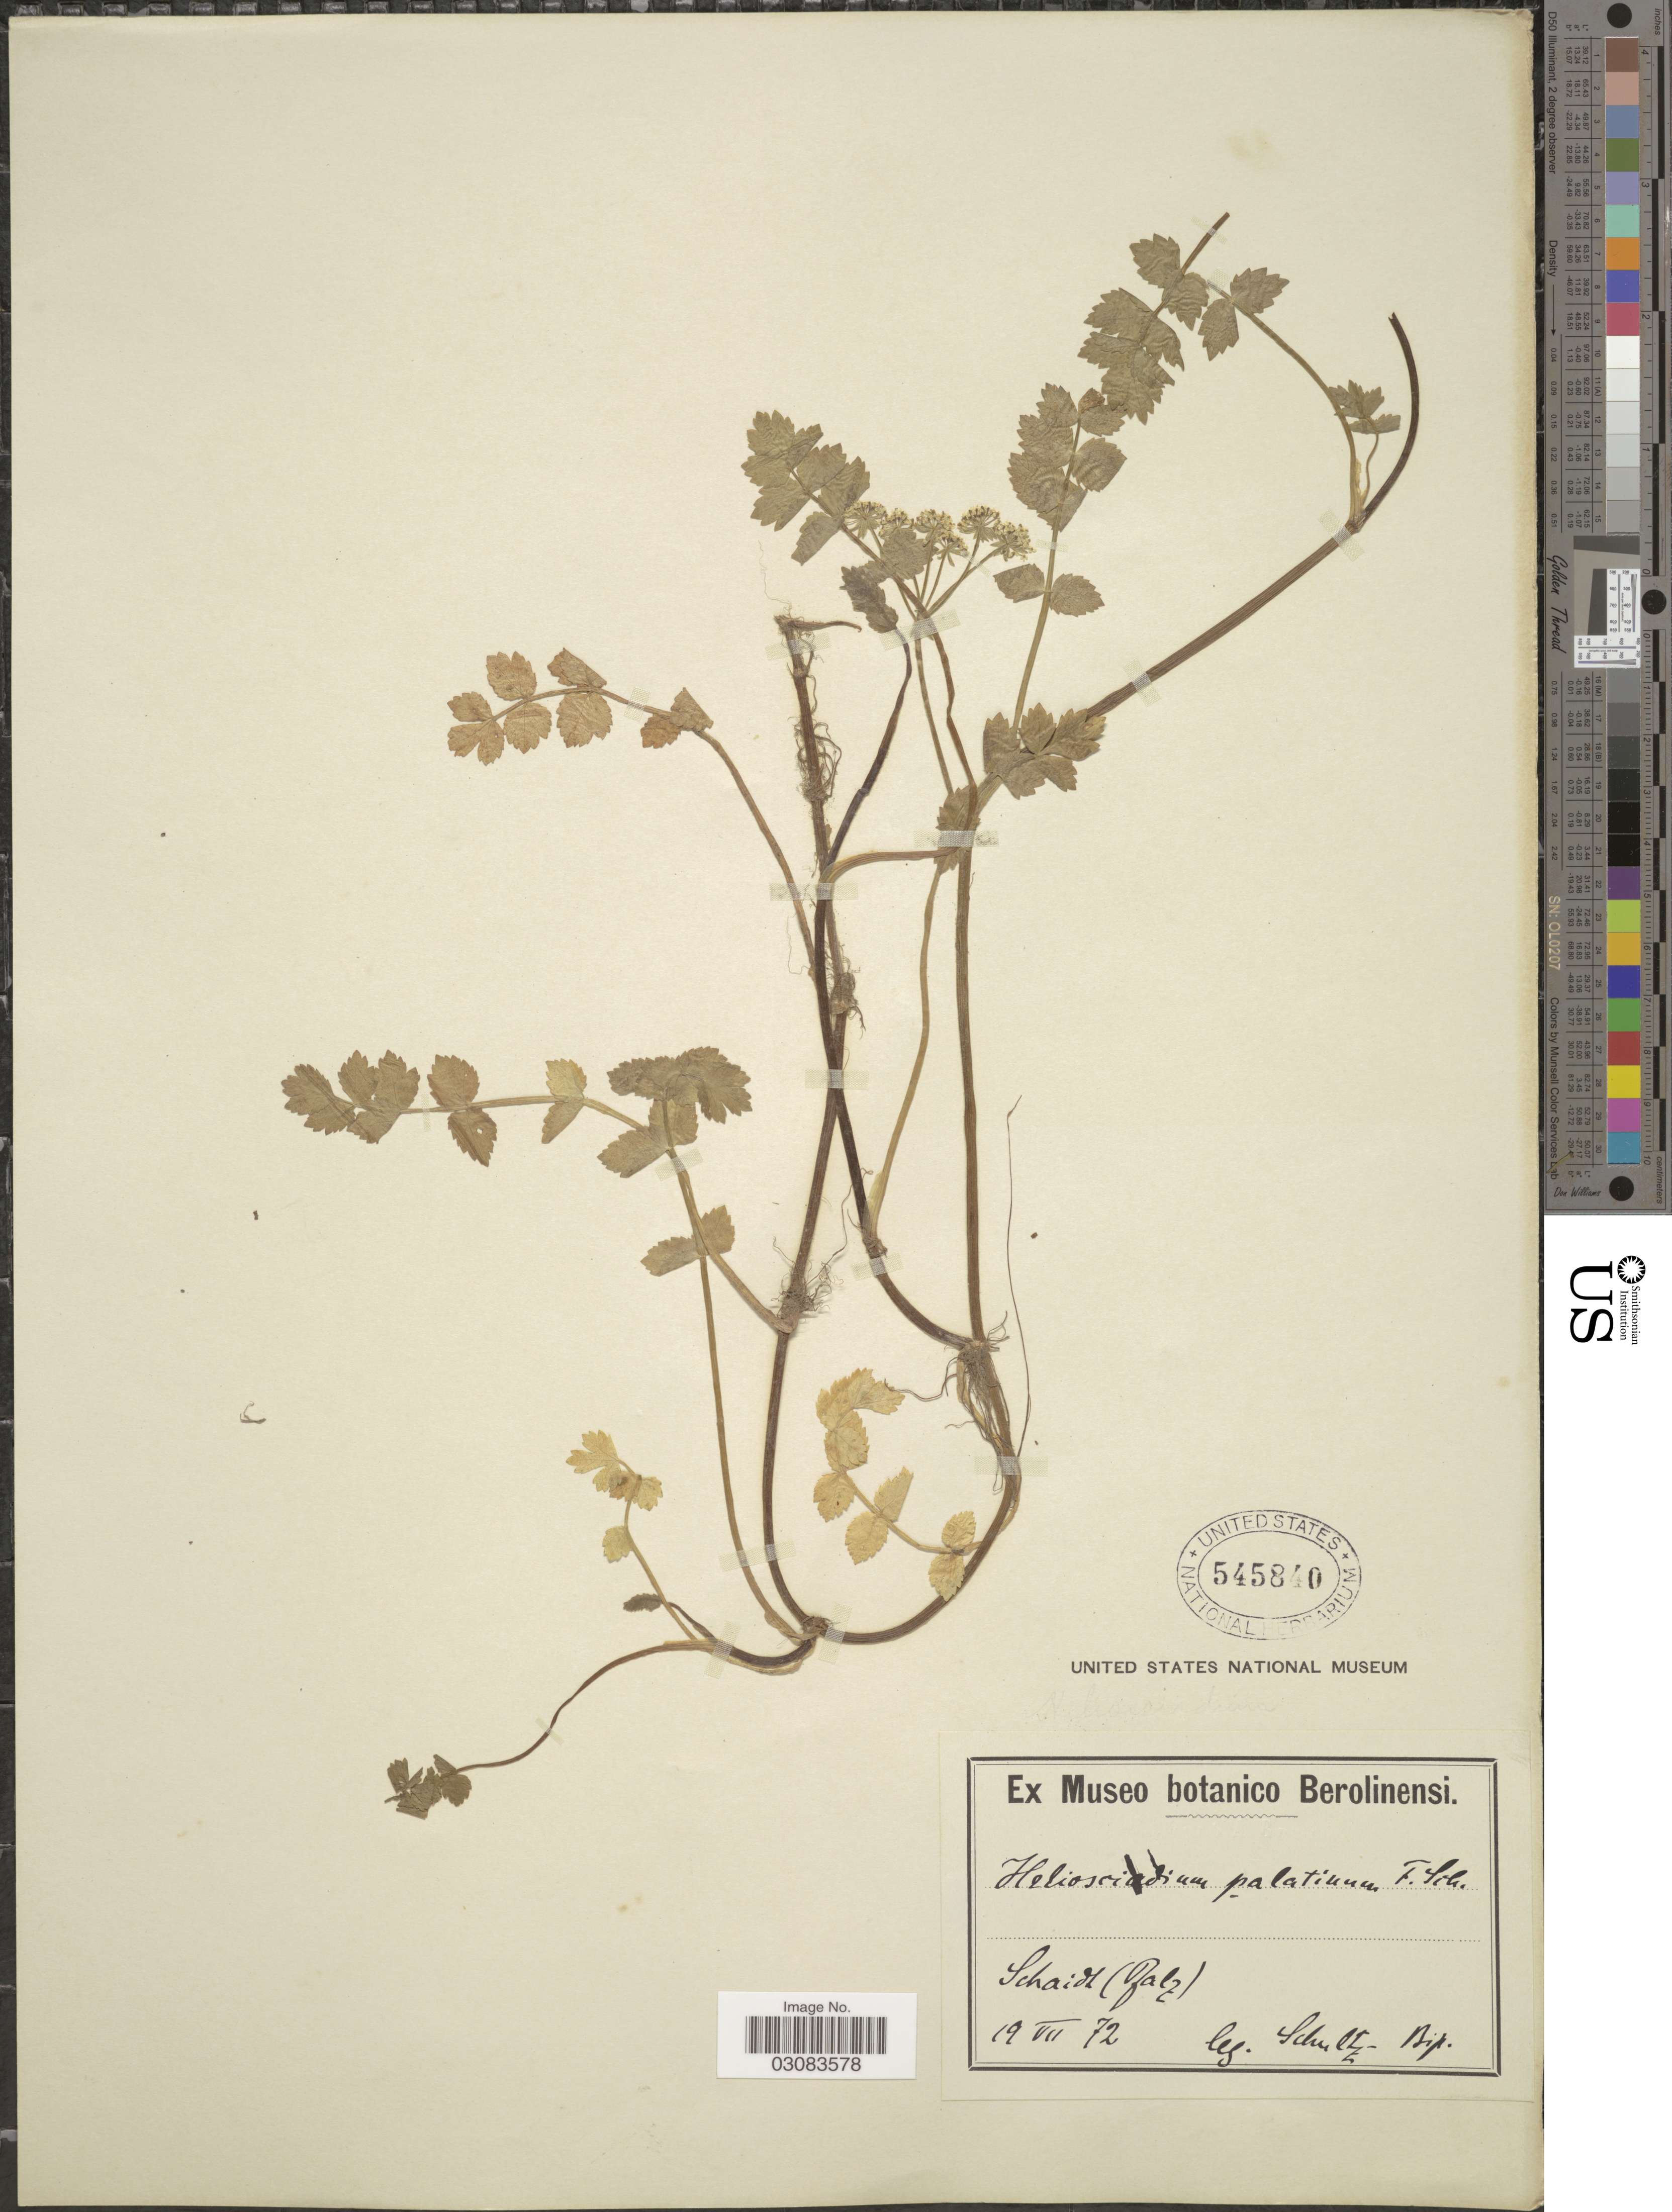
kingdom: Plantae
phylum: Tracheophyta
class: Magnoliopsida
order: Apiales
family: Apiaceae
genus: Helosciadium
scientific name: Helosciadium palatinum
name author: F.W. Schultz ex Nyman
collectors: -. Schultz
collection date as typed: Transcribed d/m/y: 19/7/72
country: Germany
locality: Schaidt (Pfalz).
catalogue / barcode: US 545840